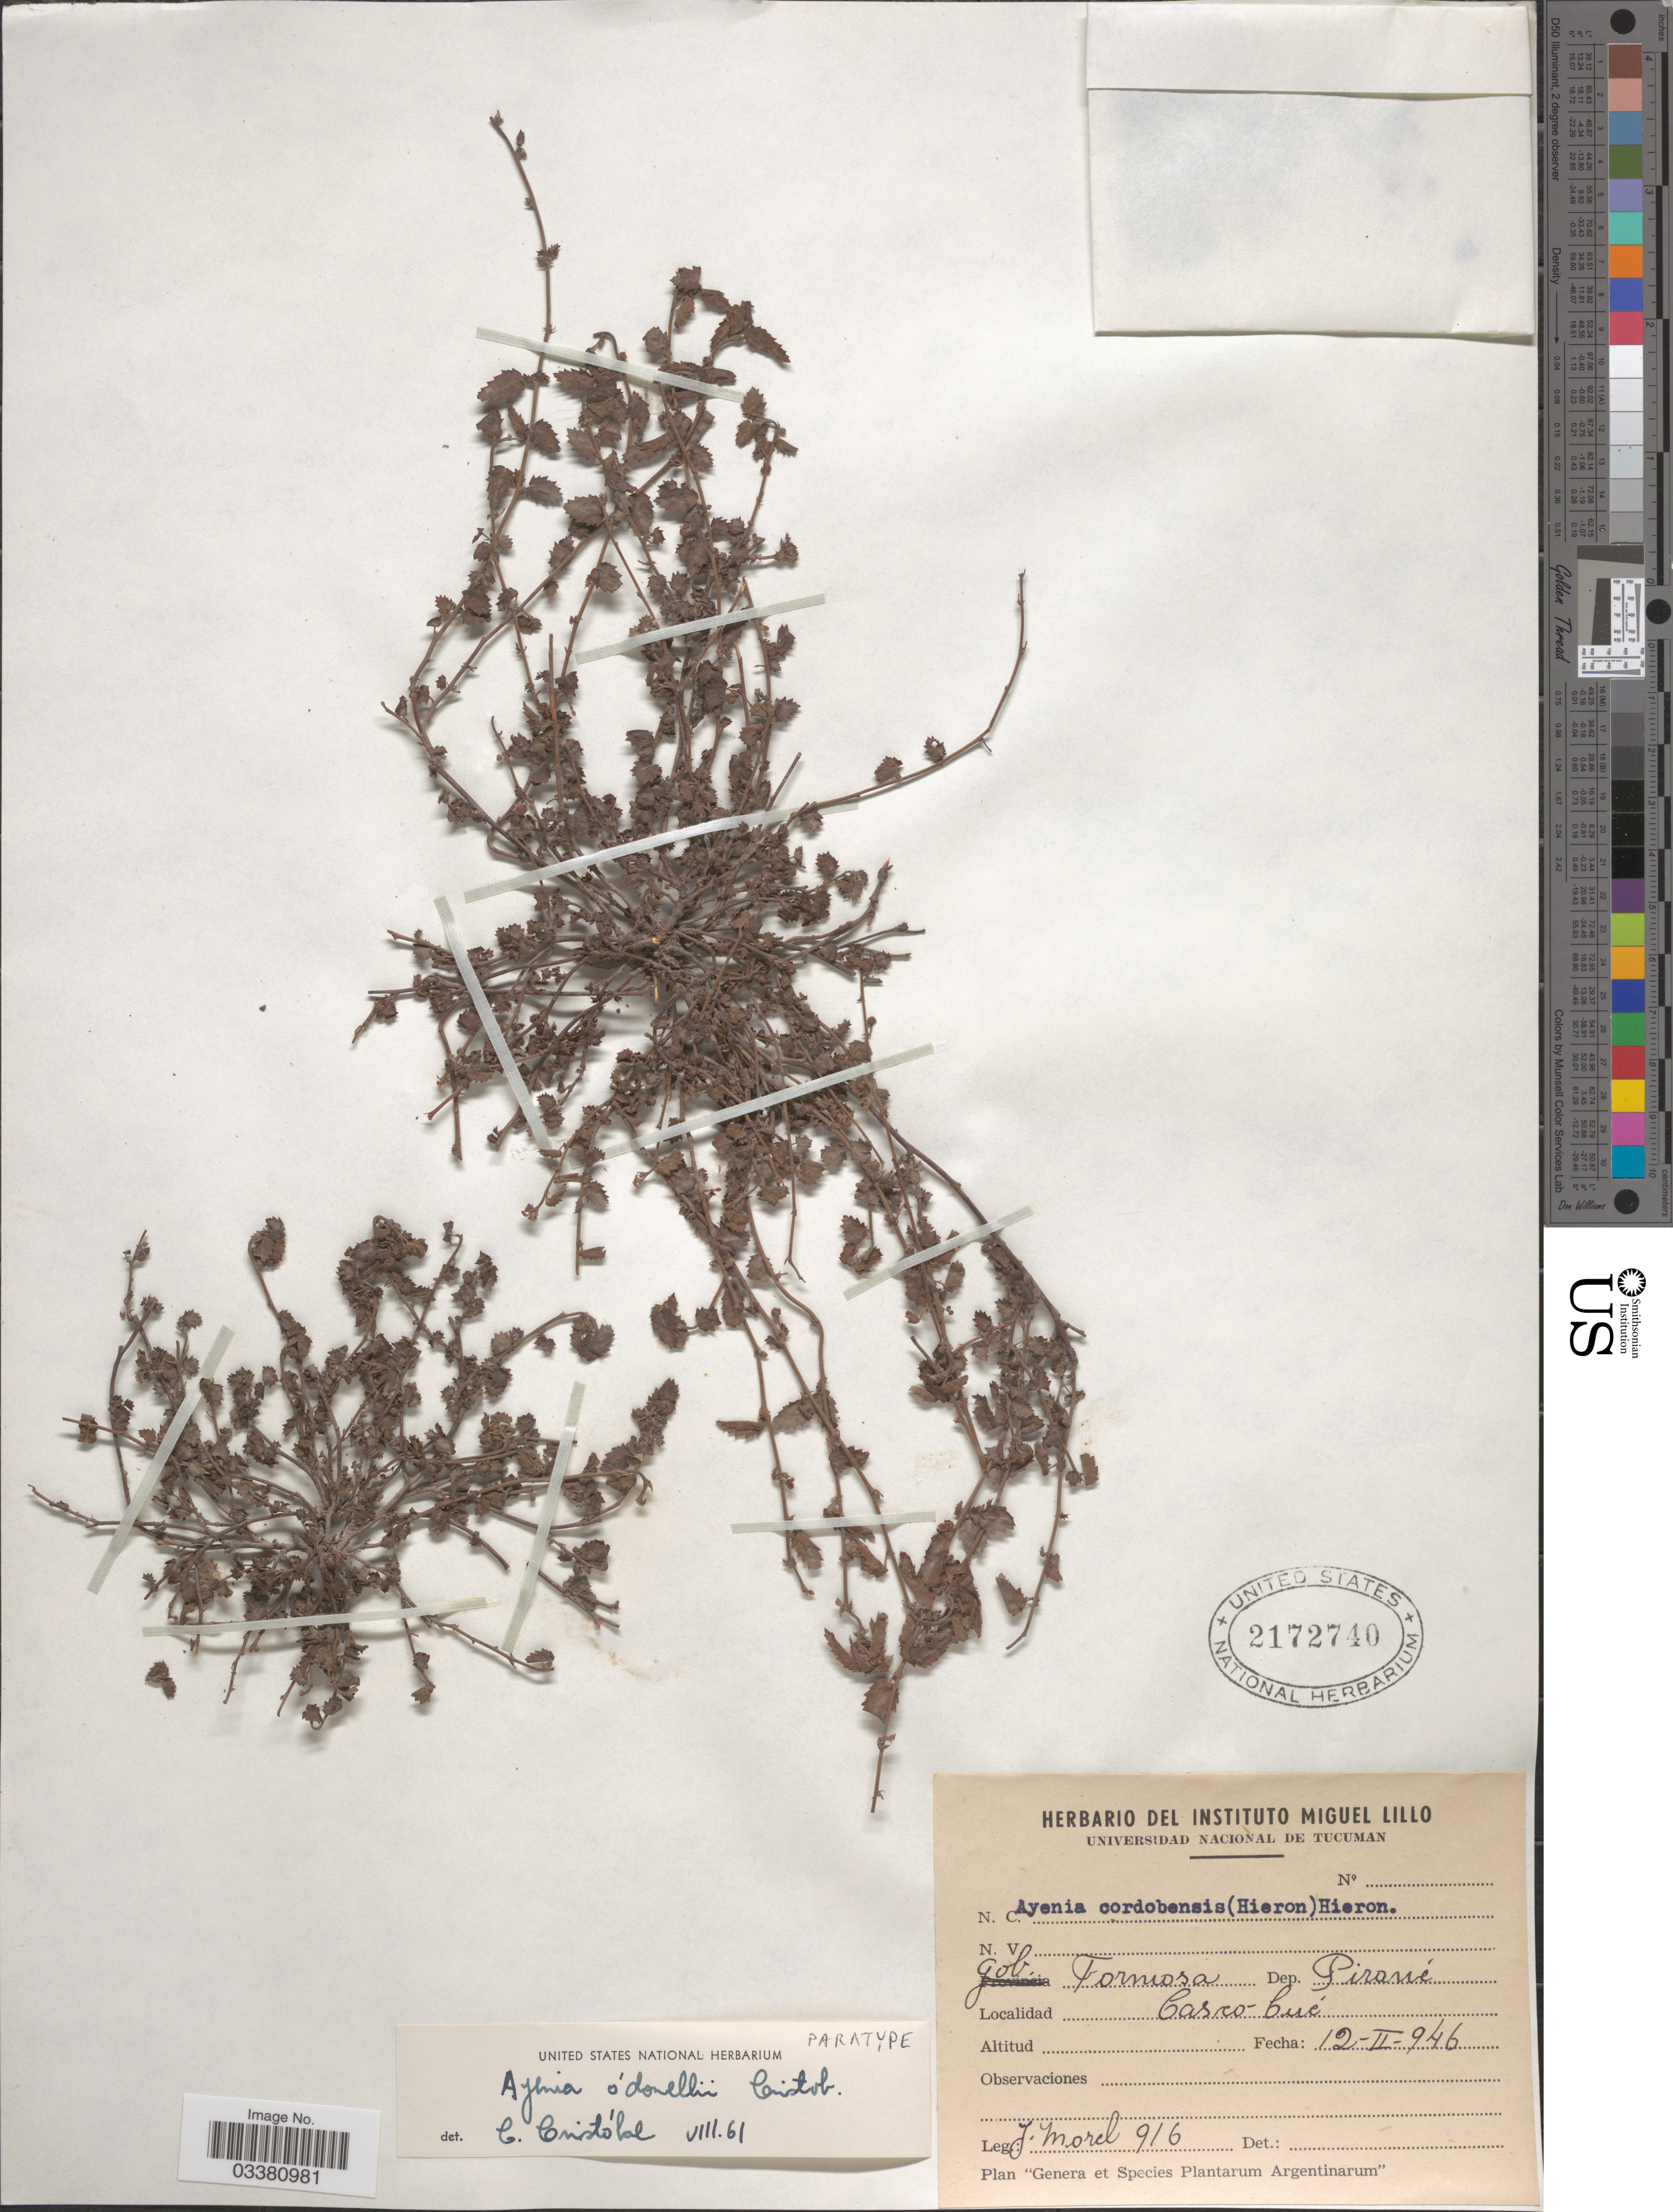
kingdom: Plantae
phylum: Tracheophyta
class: Magnoliopsida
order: Malvales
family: Malvaceae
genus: Ayenia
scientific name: Ayenia odonellii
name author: Cristóbal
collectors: I. Morel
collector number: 916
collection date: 1946-02-12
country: Argentina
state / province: Formosa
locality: Gob. Formosa. Dep. Pironé. Casco Cué.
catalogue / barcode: US 2172740